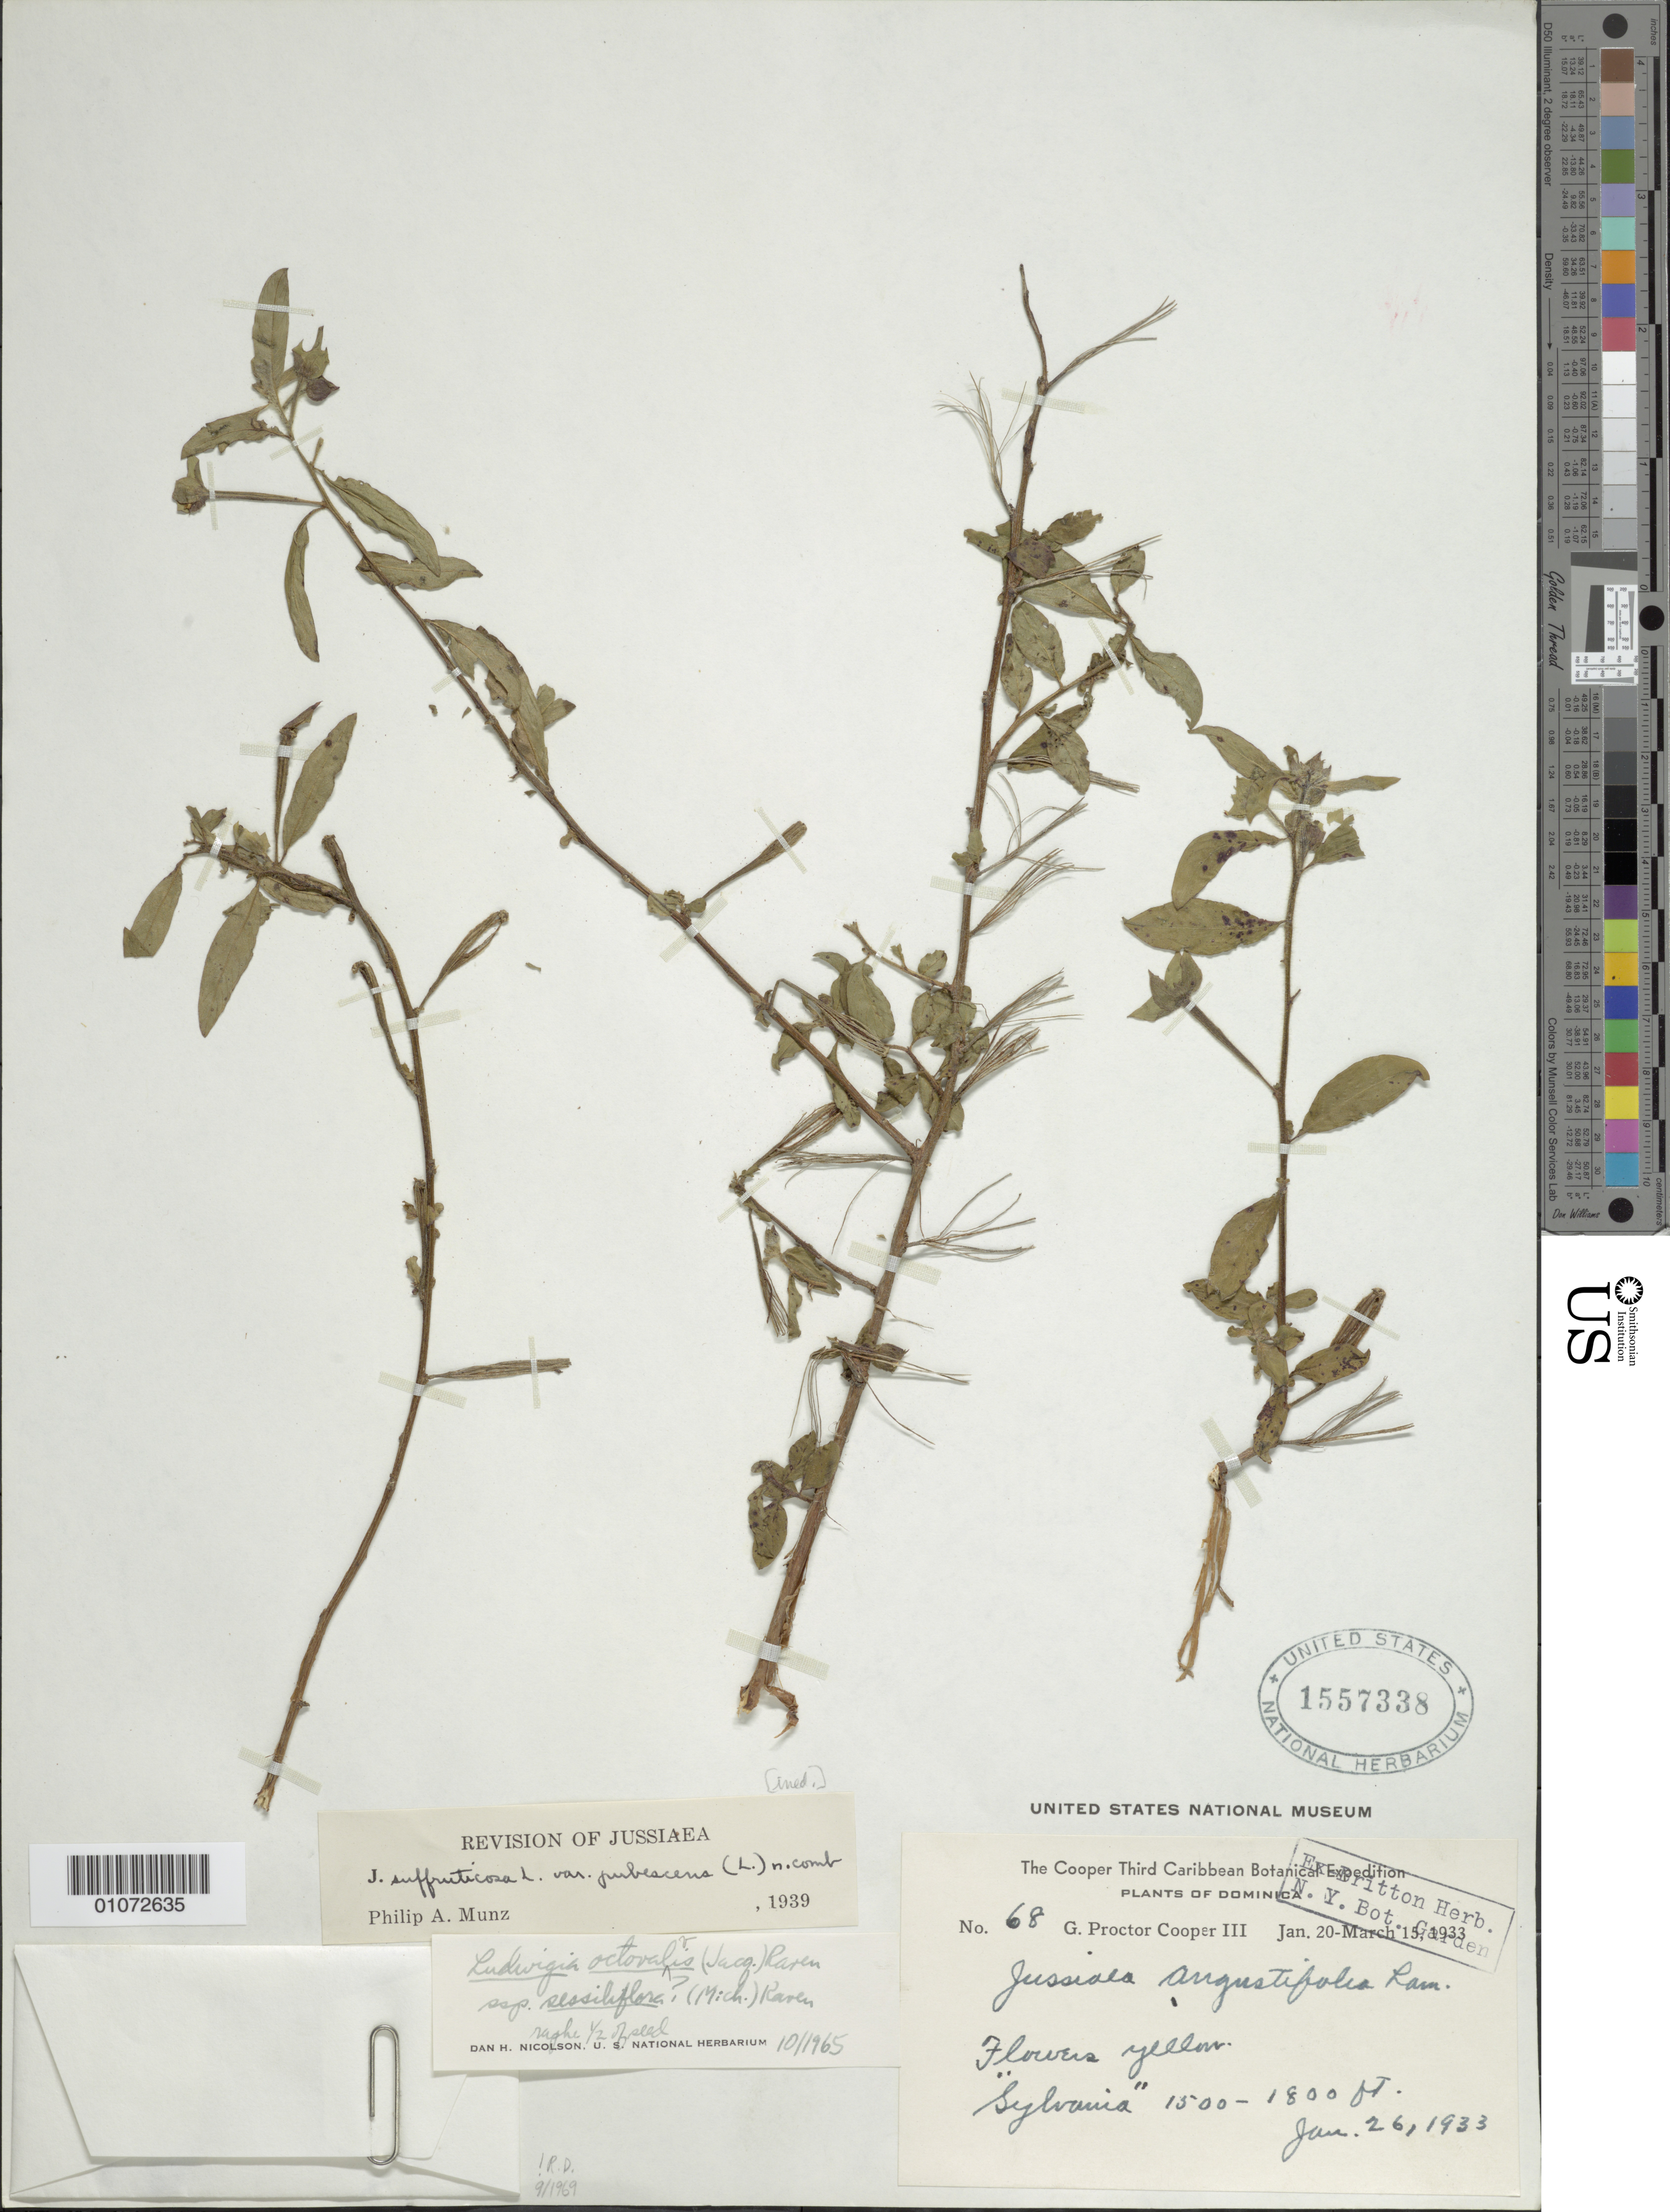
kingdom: Plantae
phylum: Tracheophyta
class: Magnoliopsida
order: Myrtales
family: Onagraceae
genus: Ludwigia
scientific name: Ludwigia octovalvis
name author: (Jacq.) P.H. Raven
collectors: G. Cooper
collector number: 68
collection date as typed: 26 Jun 1933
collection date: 1933-06-26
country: Dominica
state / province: St. Paul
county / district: Sylvania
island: Dominica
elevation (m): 457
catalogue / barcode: US 1557338